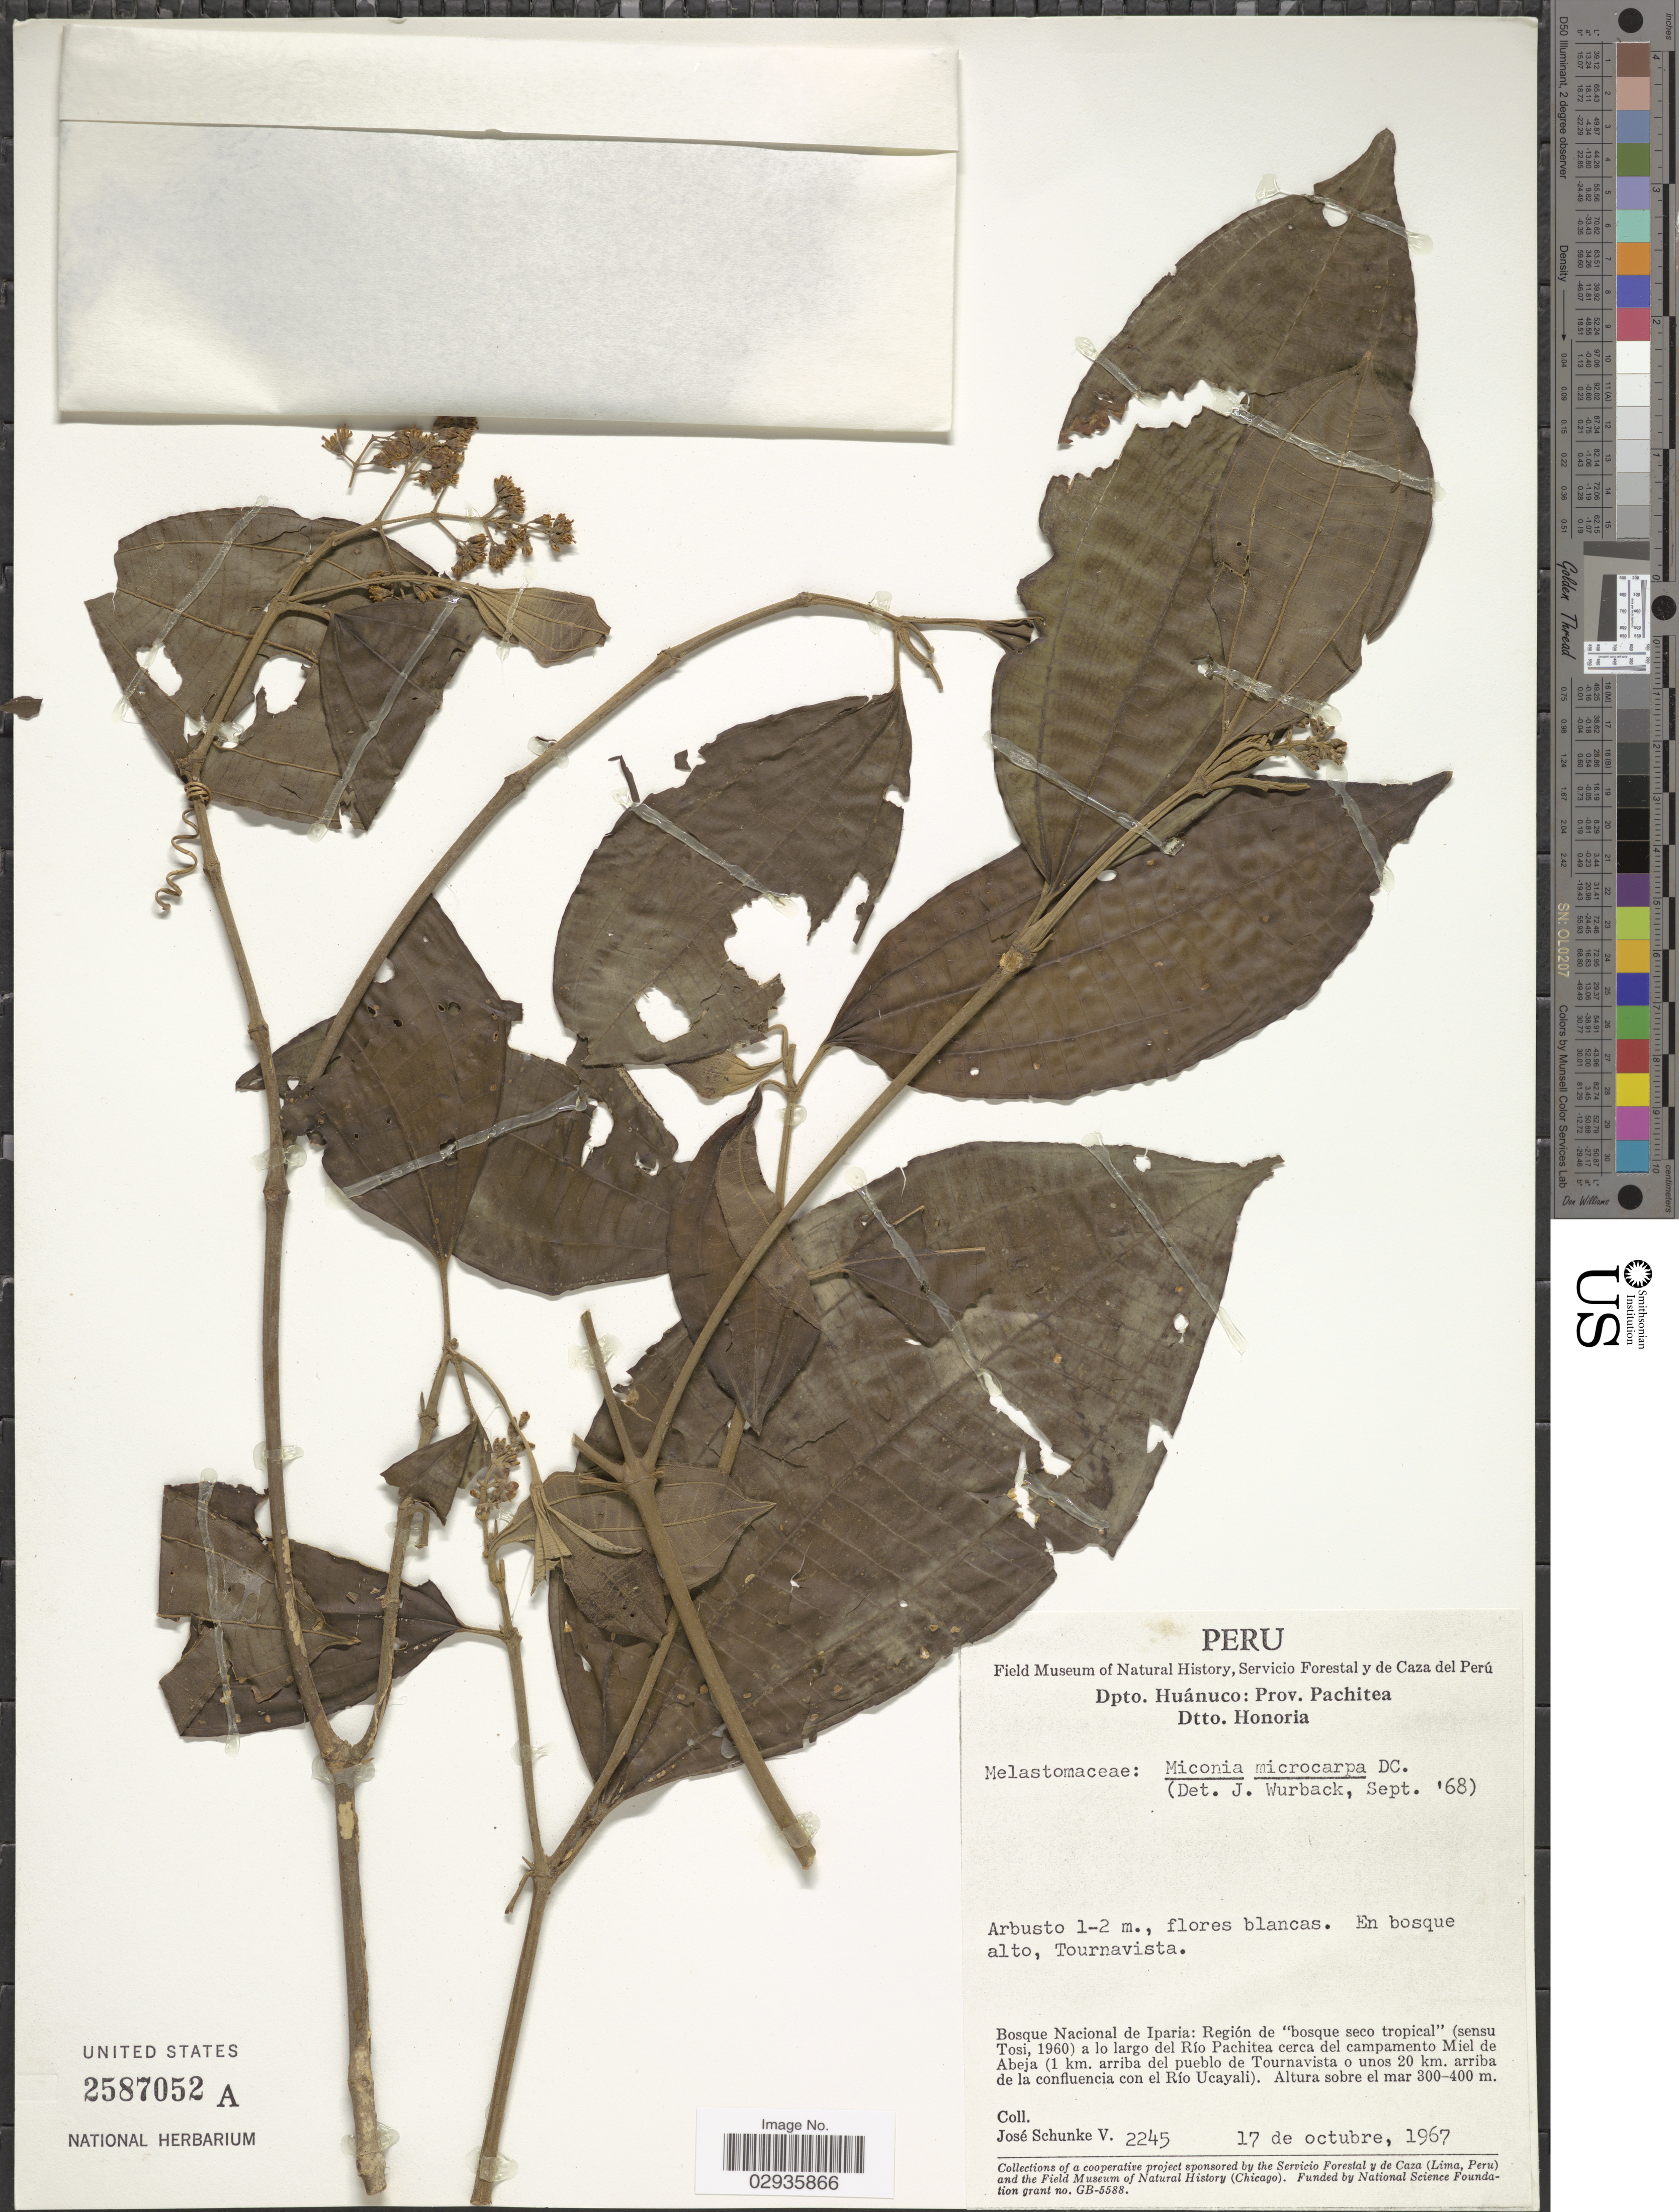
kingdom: Plantae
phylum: Tracheophyta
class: Magnoliopsida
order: Myrtales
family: Melastomataceae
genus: Miconia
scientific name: Miconia affinis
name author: DC.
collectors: J. Schunke Vigo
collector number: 2245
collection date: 1967-10-17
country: Peru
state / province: Huánuco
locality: Prov. Pachitea, Dtto. Honoria, En bosque alto, Tournavista. Bosque Nacional de Iparia: Región de "bosque seco tropical" (sensu Tosi, 1960) a lo largo del Río Pachitea cerca del campamento Miel de Abeja (1 km. arriba del pueblo de Tournavista o unos 20 km. arriba de la confluencia con el Río Ucayali).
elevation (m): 300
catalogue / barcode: US 2587052A